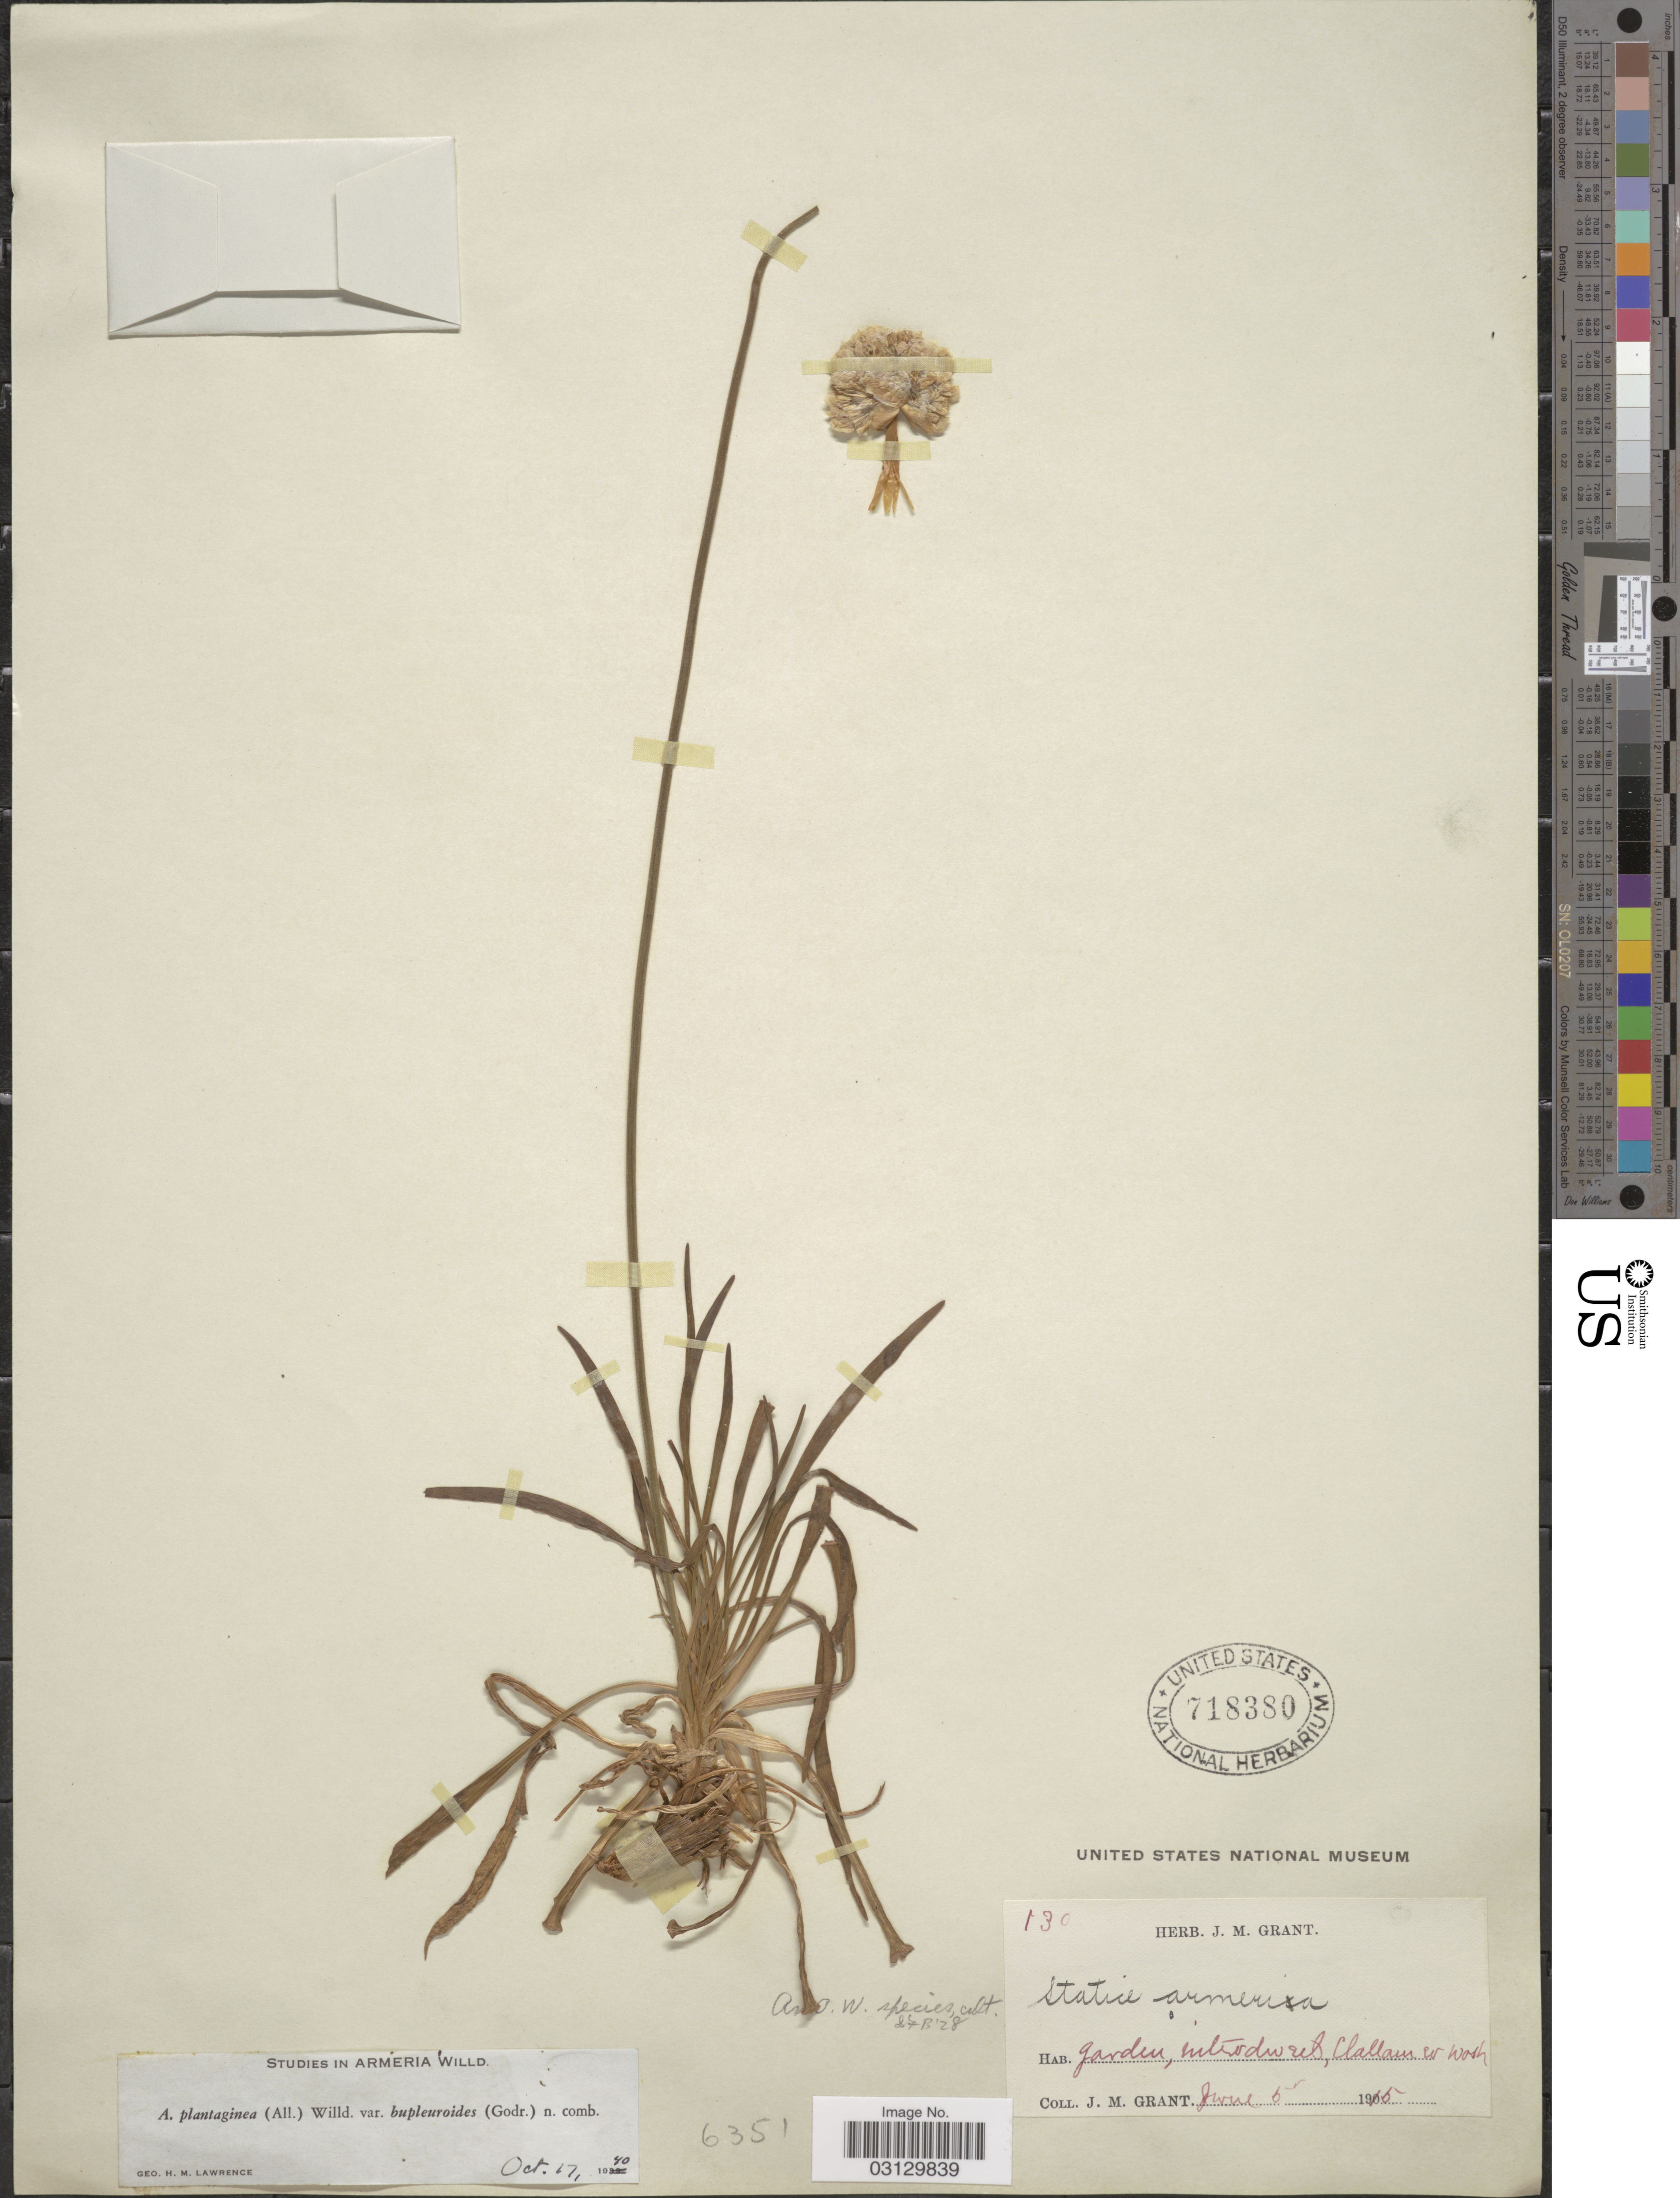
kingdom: Plantae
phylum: Tracheophyta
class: Magnoliopsida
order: Caryophyllales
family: Plumbaginaceae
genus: Armeria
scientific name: Armeria arenaria subsp. bupleuroides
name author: (Gren. & Godr.) Greuter & Burdet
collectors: J. M. Grant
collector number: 130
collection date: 1915-06-05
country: United States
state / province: Washington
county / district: Clallam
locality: Garden, Clallam Co.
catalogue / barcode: US 718380